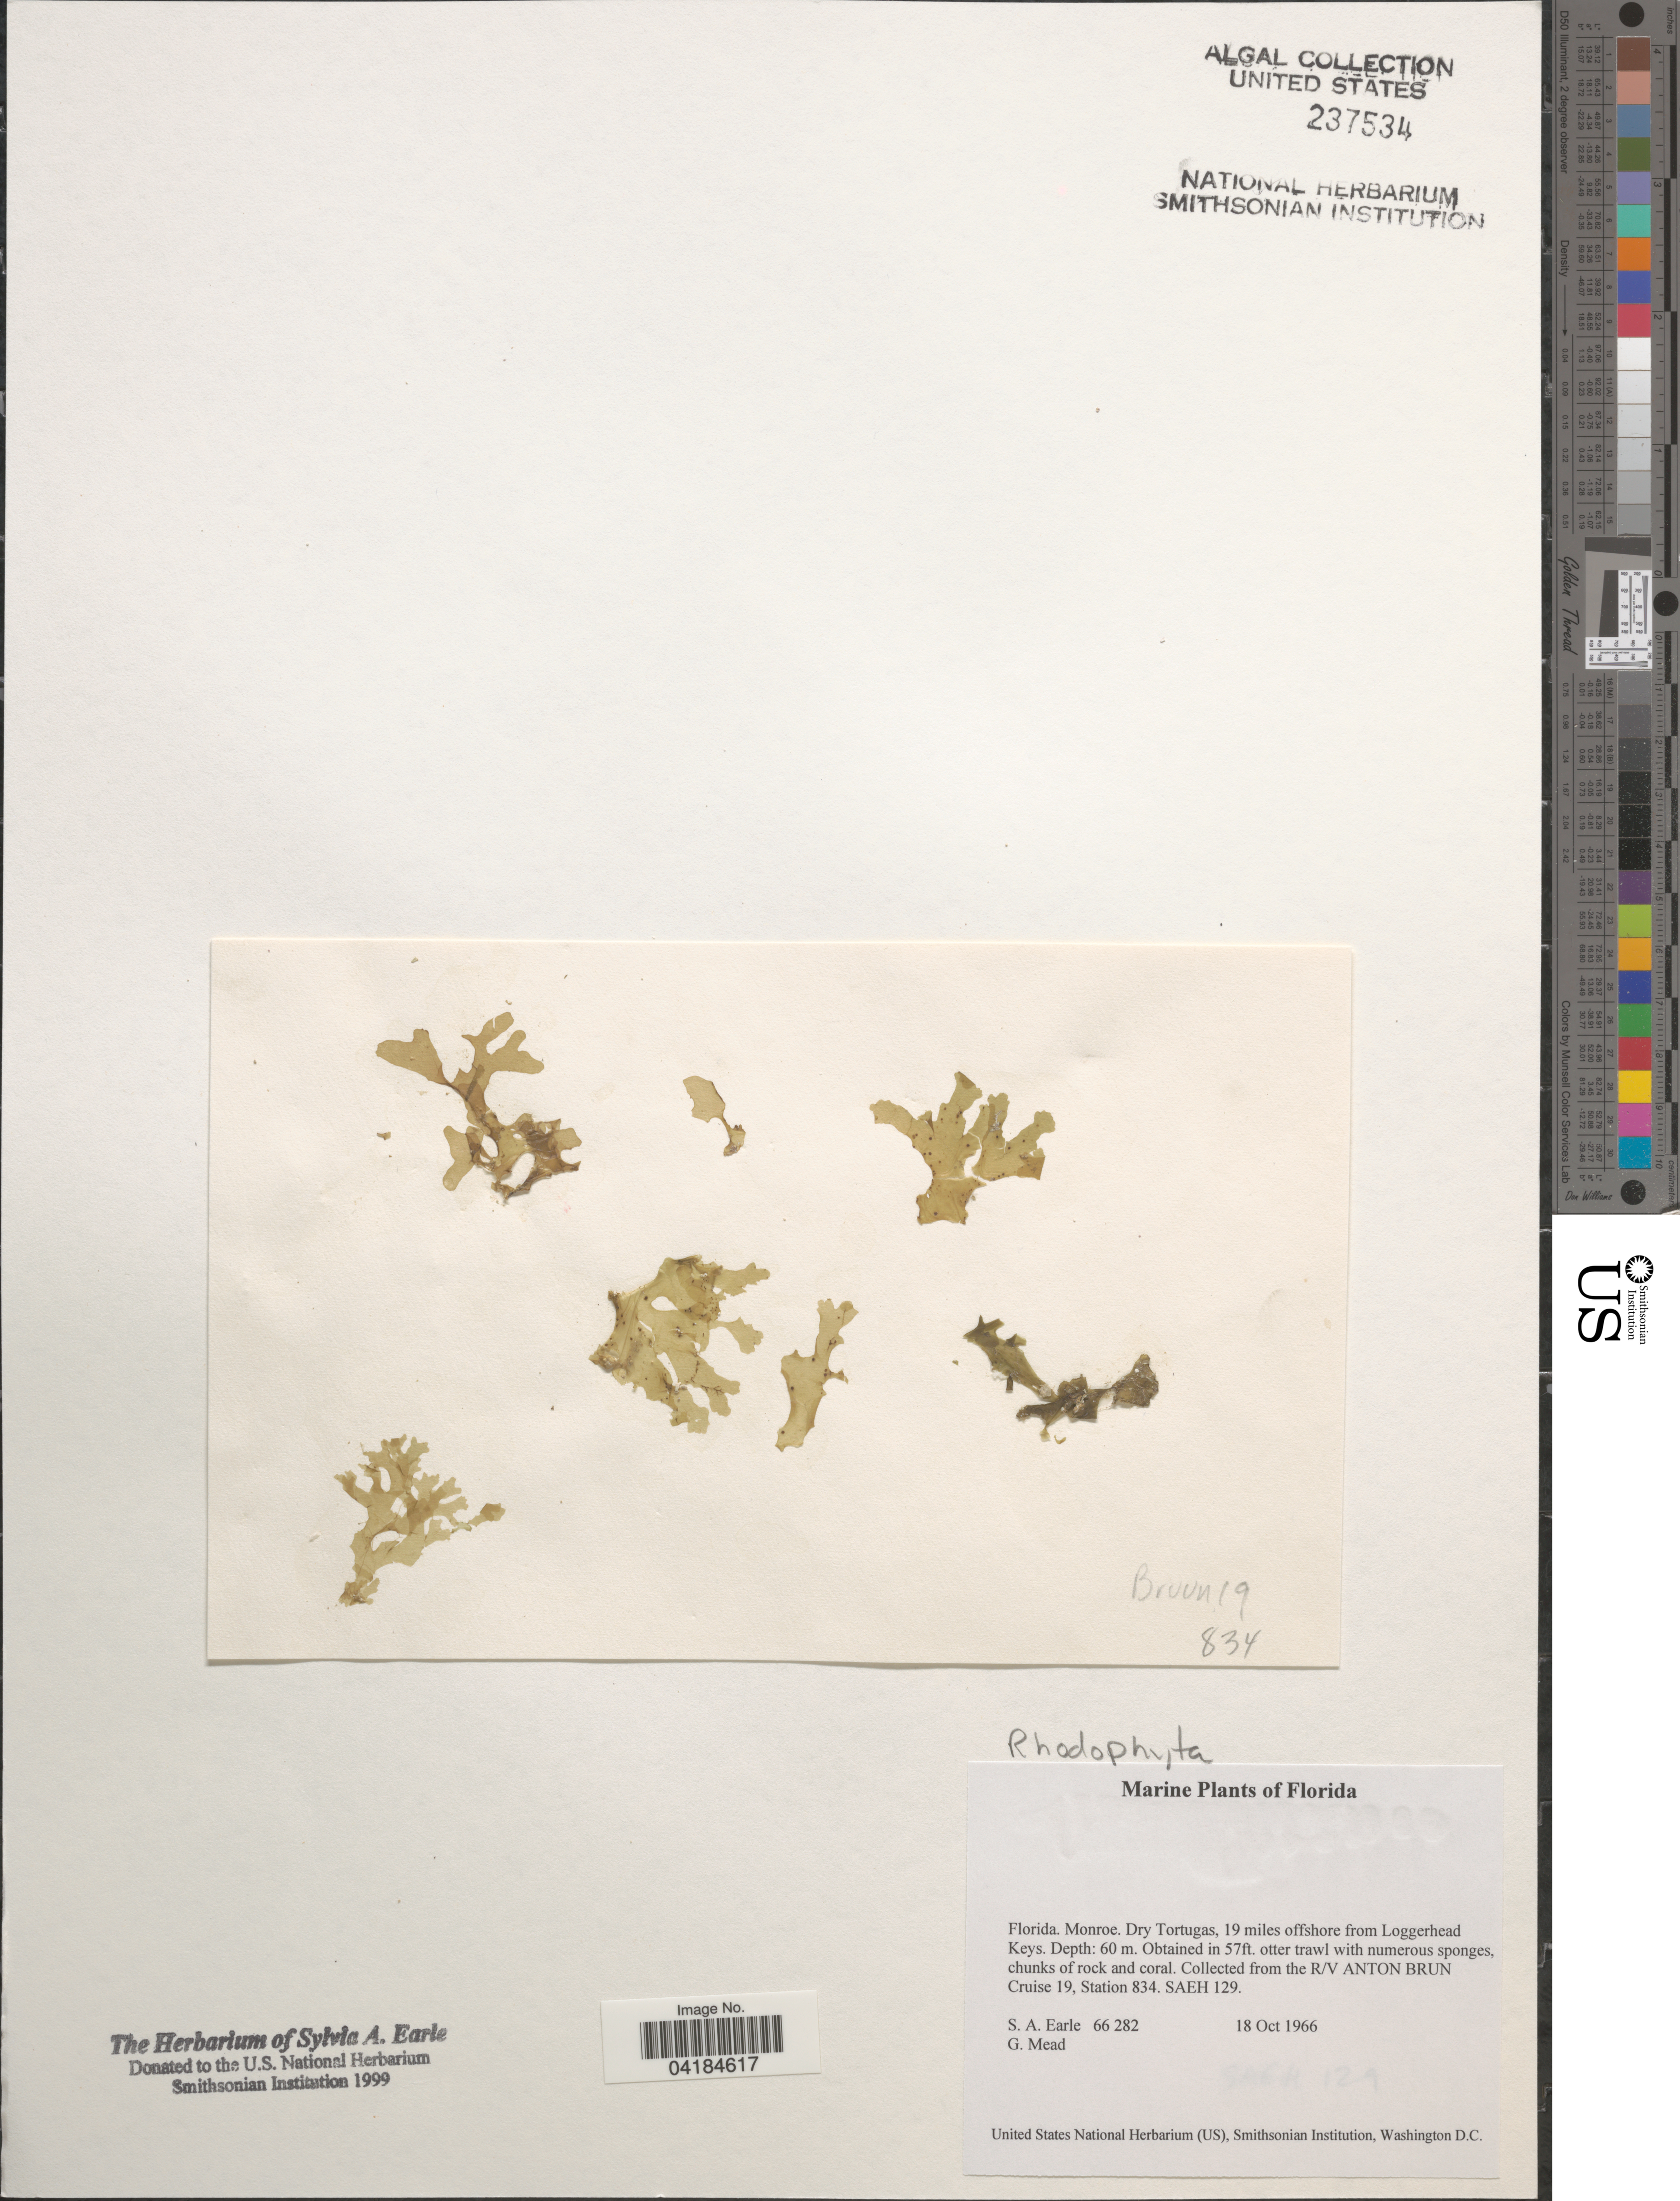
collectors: S. A. Earle & G. Mead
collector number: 66282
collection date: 1966-10-18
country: United States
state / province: Florida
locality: Monroe. Dry Tortugas, 19 miles offshore from Loggerhead Keys. The R/V ANTON BRUN Cruise 19, Station 834. SAEH 132.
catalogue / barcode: US 237534